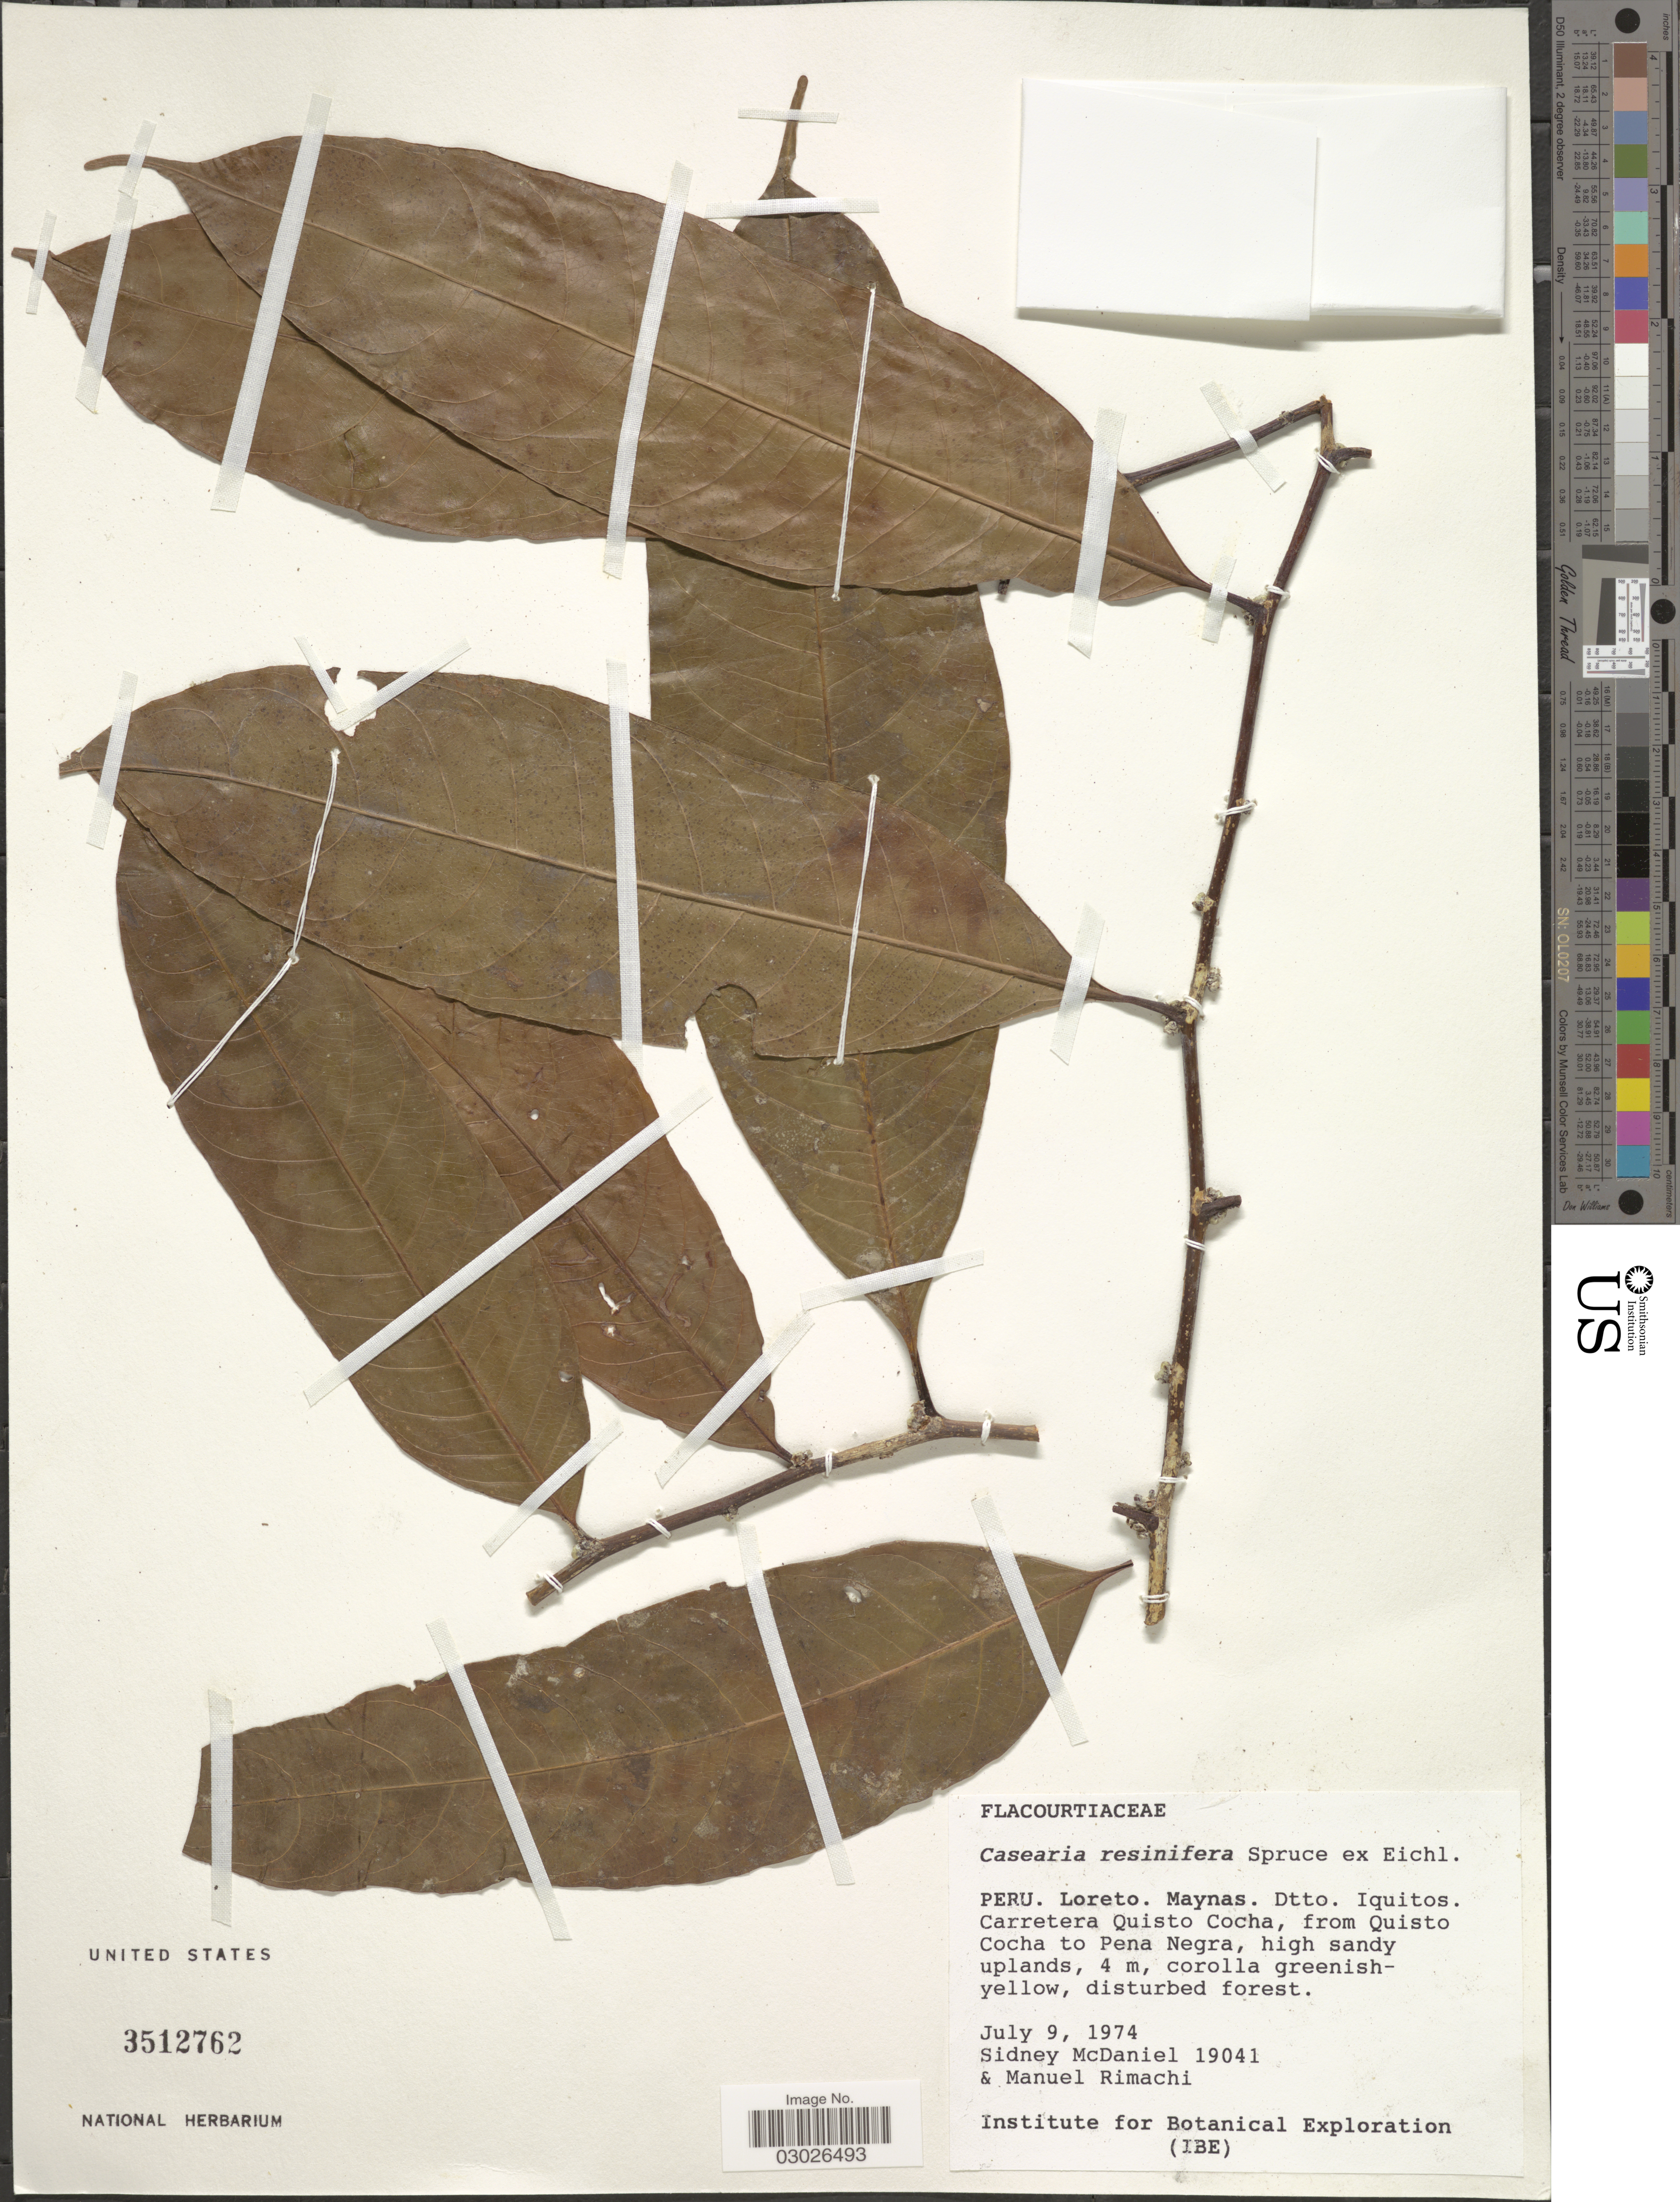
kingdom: Plantae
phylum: Tracheophyta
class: Magnoliopsida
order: Malpighiales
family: Salicaceae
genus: Casearia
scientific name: Casearia resinifera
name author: Spruce ex Eichler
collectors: S. McDaniel & M. Rimachi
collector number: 19041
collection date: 1974-07-09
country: Peru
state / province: Loreto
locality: Maynas, Dtto. Iquitos, Carretera Quisto Cocha, From Quisto Cocha to Pena Negra.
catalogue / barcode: US 3512762